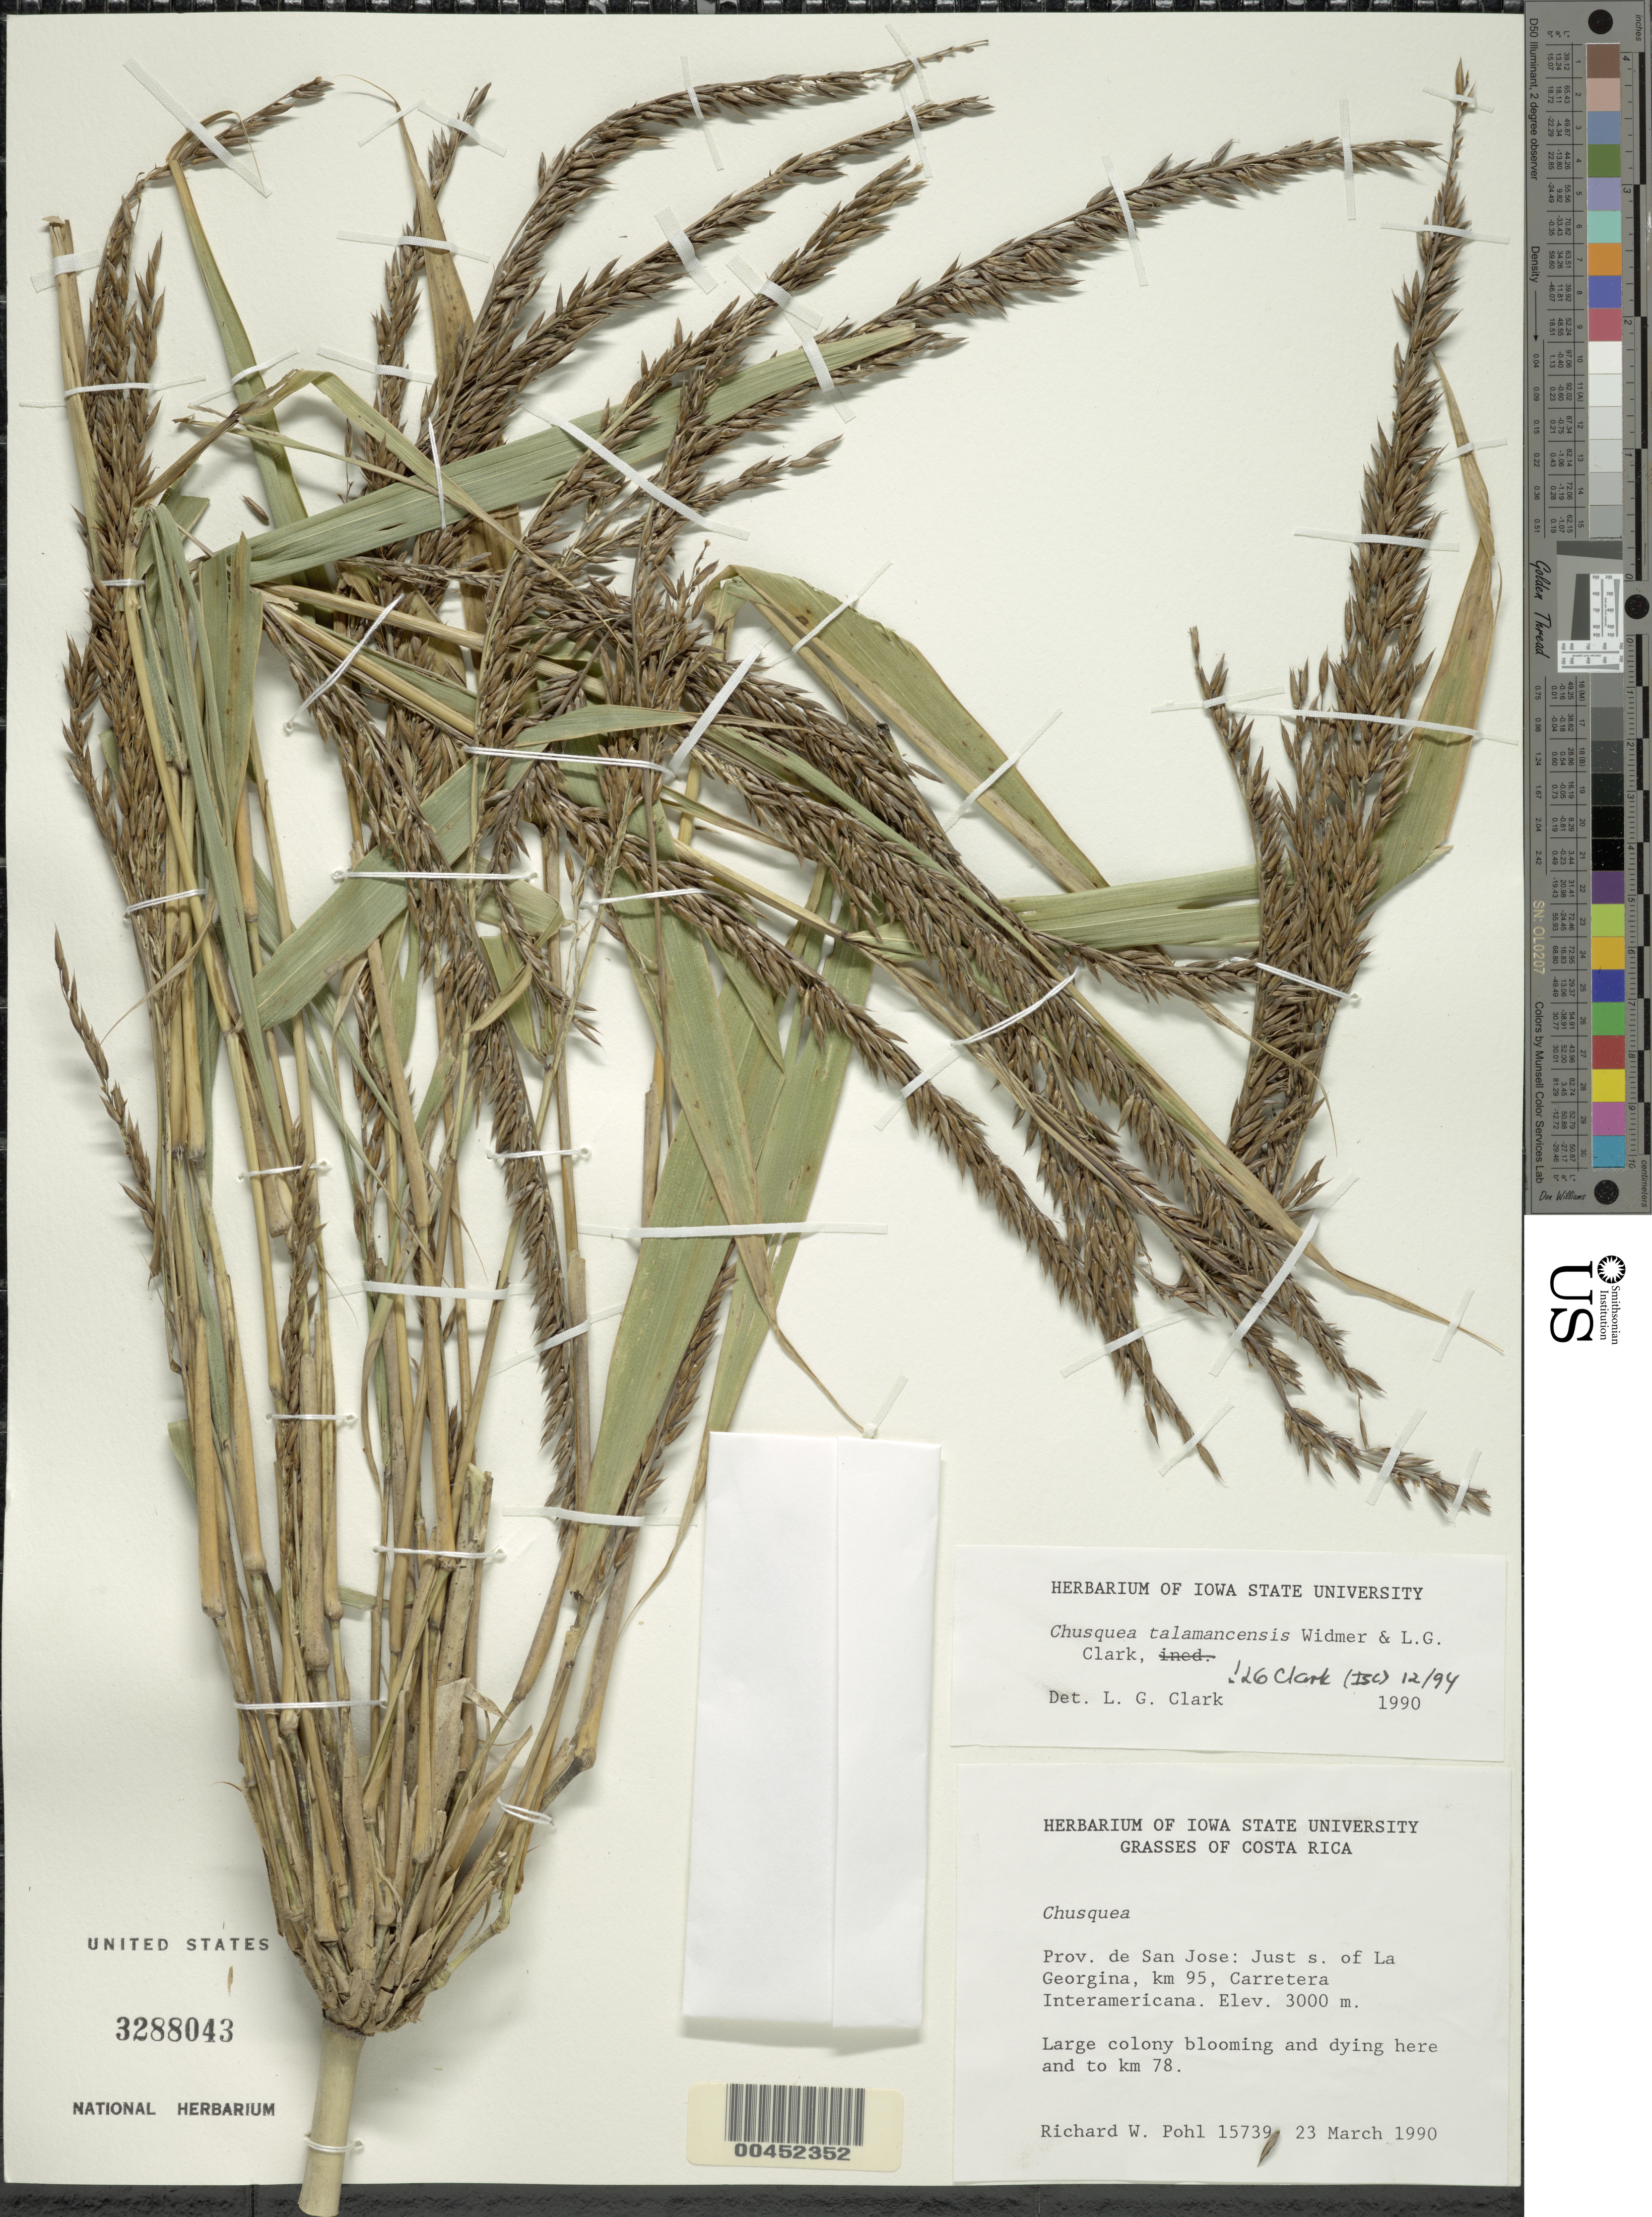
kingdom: Plantae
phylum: Tracheophyta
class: Liliopsida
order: Poales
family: Poaceae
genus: Chusquea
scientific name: Chusquea talamancensis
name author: Y. Widmer & L.G. Clark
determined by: Clark, Lynn G., (ISC), Iowa State University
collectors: R. W. Pohl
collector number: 15739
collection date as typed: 23 Mar 1990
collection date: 1990-03-23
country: Costa Rica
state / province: San José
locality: Just s of la georgina, km 95, carretera interamericana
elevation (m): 3000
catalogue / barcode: US 3288043